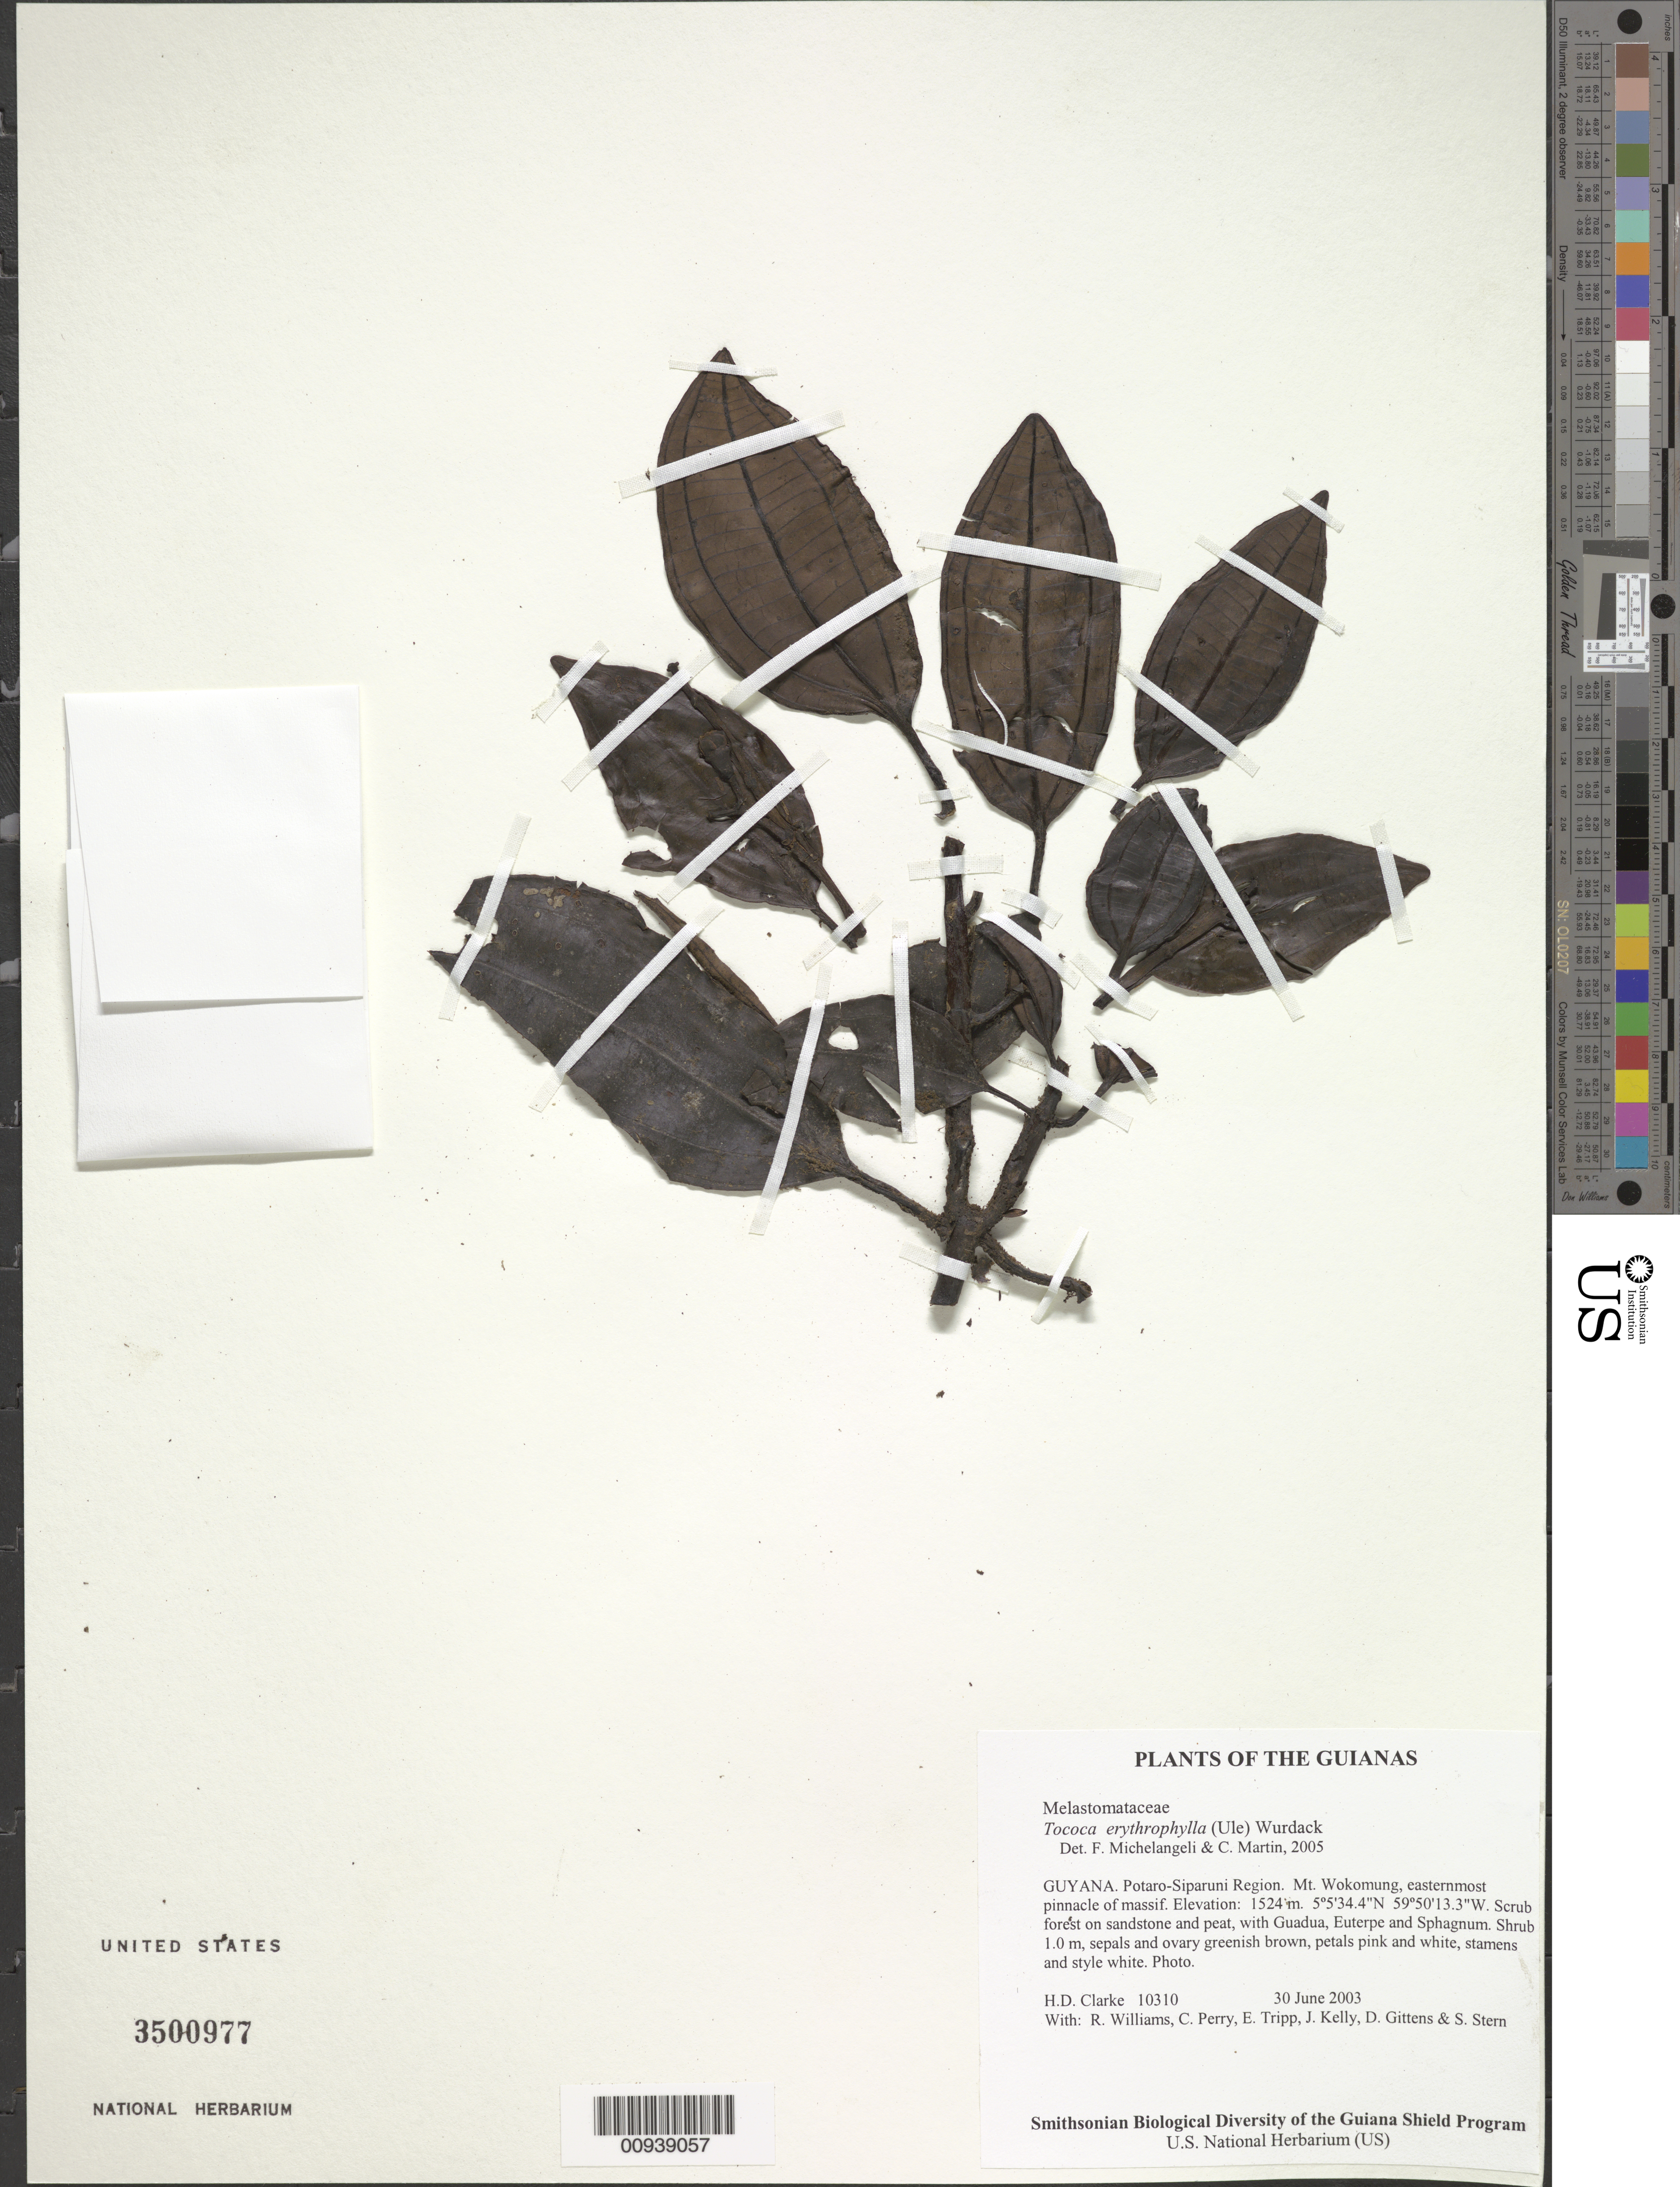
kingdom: Plantae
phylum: Tracheophyta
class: Magnoliopsida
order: Myrtales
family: Melastomataceae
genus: Tococa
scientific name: Tococa erythrophylla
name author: (Ule) Wurdack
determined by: Michelangeli, F. A.; Martin, C.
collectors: H. D. Clarke, R. Williams, C. Perry, E. Tripp, J. Kelly, D. Gittens & S. R. Stern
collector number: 10310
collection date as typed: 30 June 2003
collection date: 2003-06-30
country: Guyana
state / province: Potaro-Siparuni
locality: Mt. Wokomung, easternmost pinnacle of massif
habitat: Scrub forest on sandstone and peat, with Guadua, Euterpe and Sphagnum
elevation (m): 1524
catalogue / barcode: US 3500977